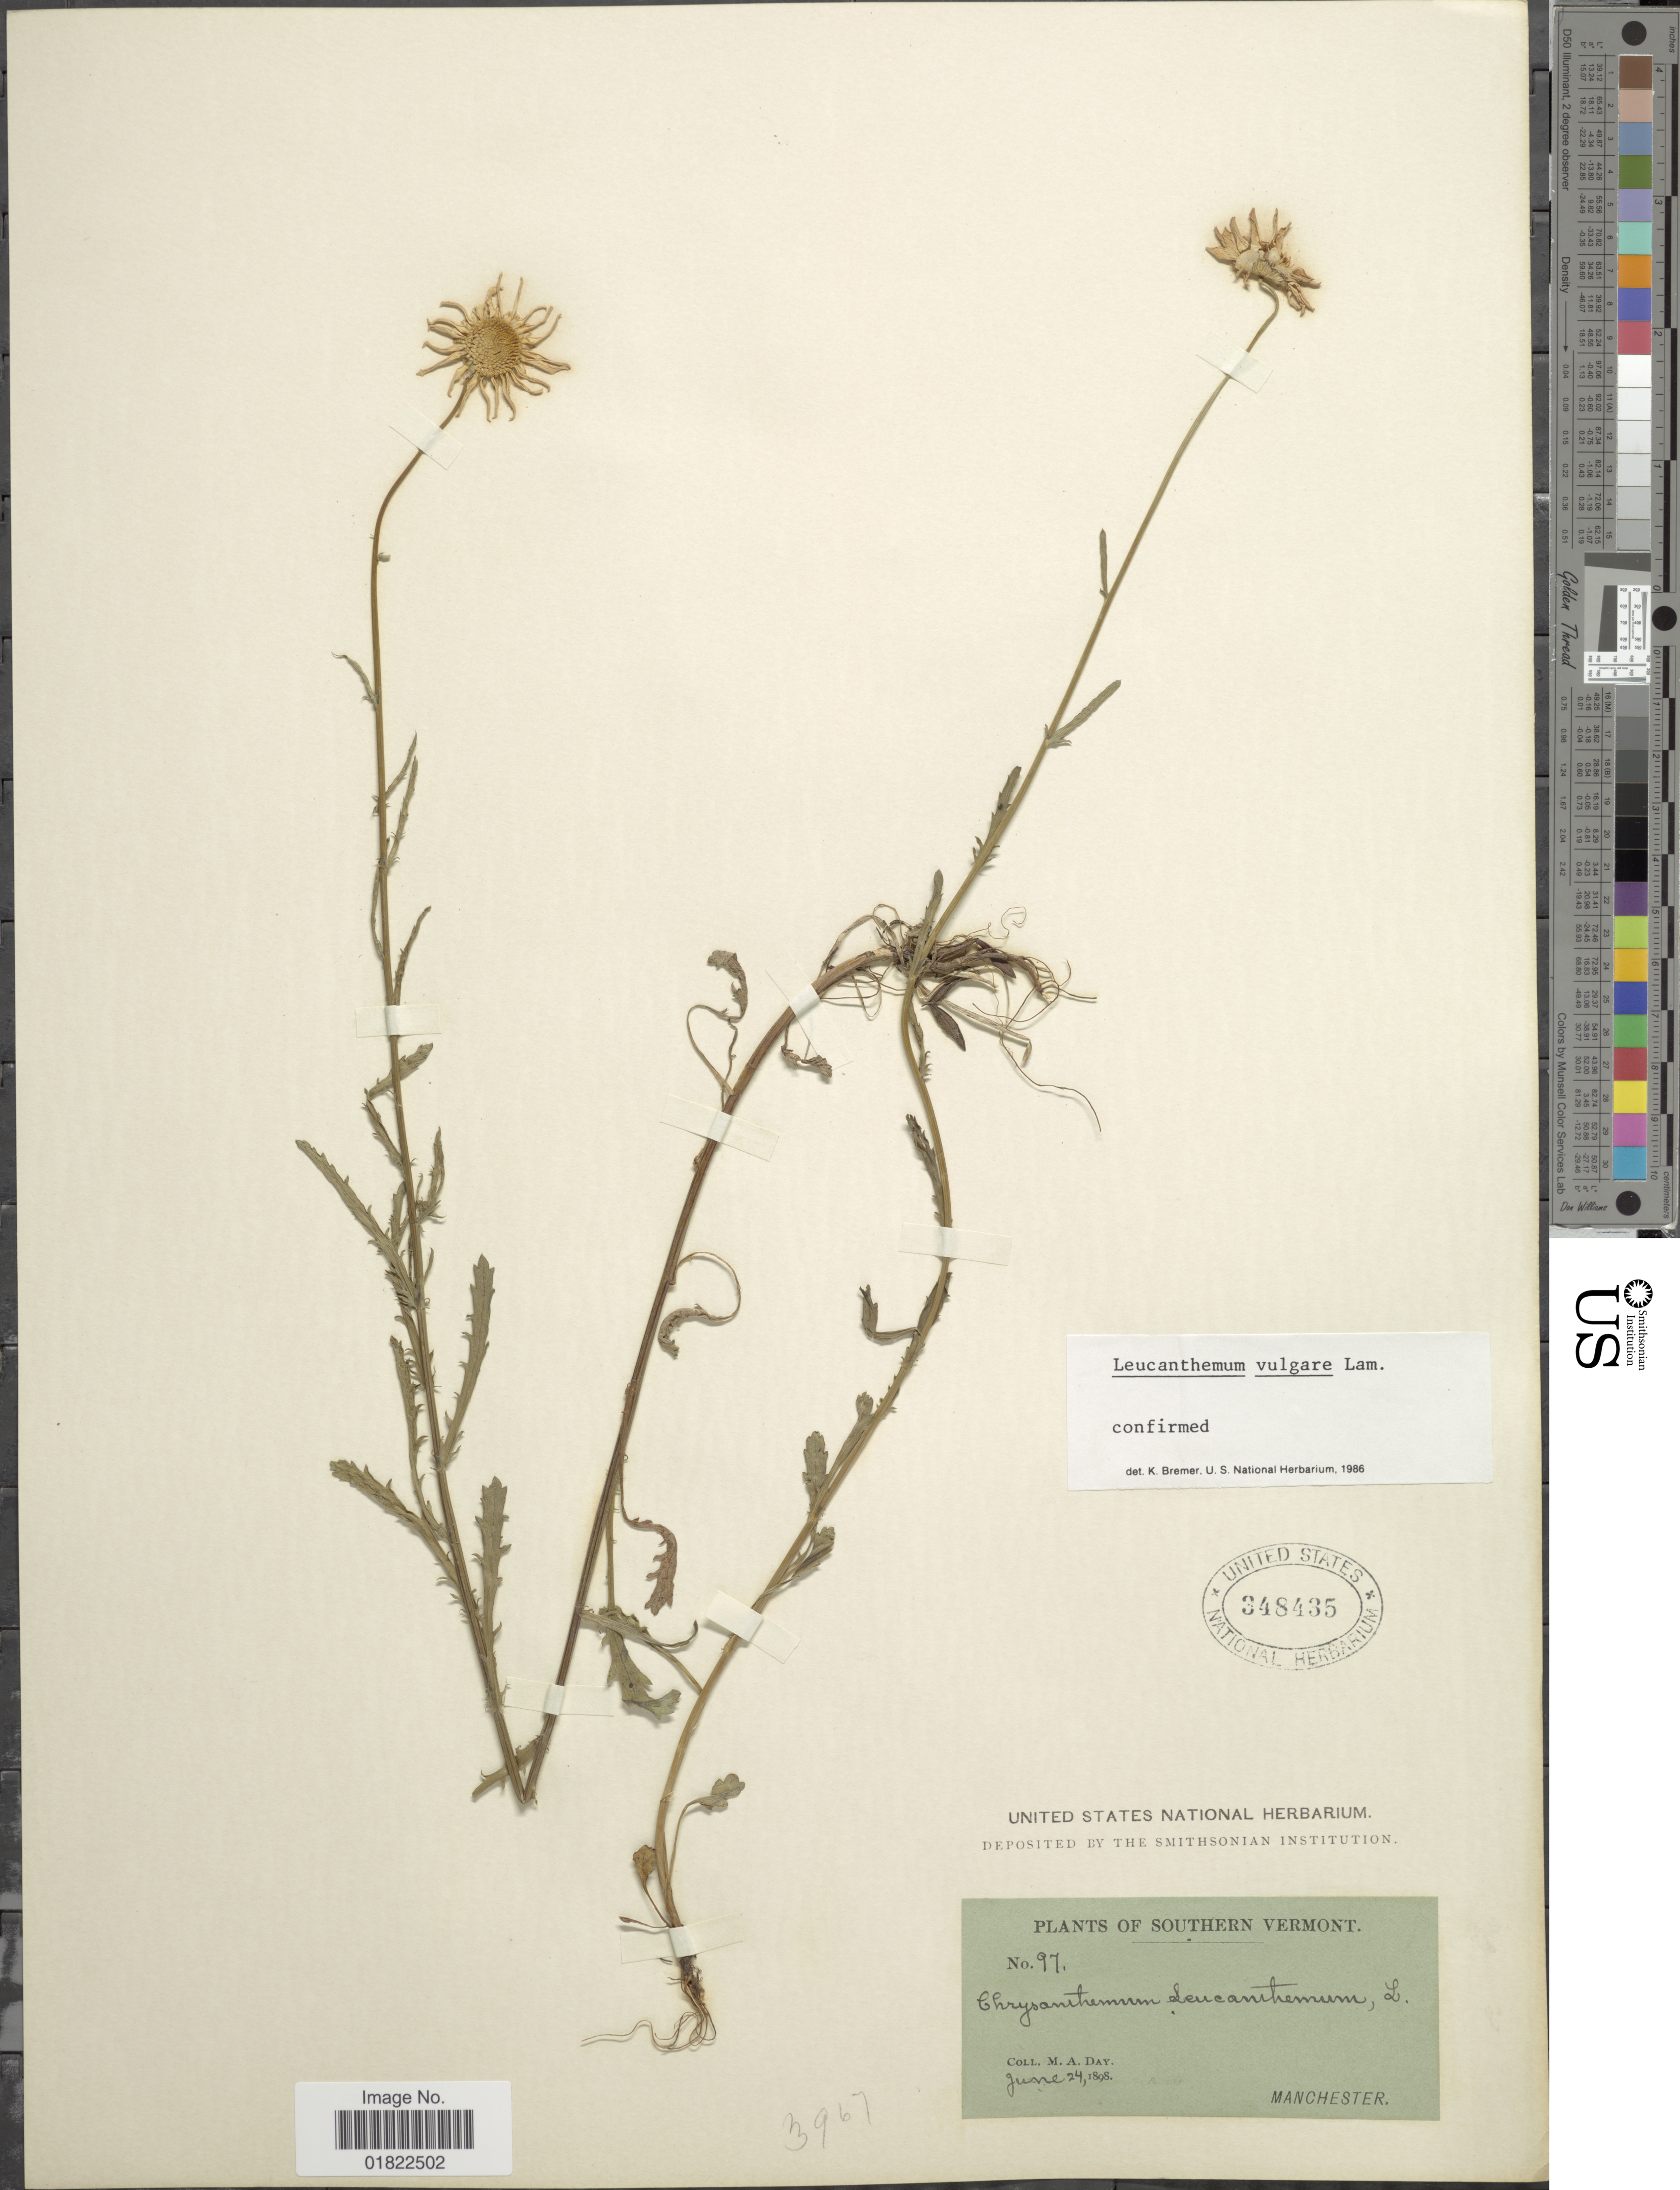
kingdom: Plantae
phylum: Tracheophyta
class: Magnoliopsida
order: Asterales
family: Asteraceae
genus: Leucanthemum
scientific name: Leucanthemum vulgare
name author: Lam.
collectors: M. Day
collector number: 97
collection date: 1898-06-24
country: United States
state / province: Vermont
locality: Southern Vermont, Manchester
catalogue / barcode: US 348435